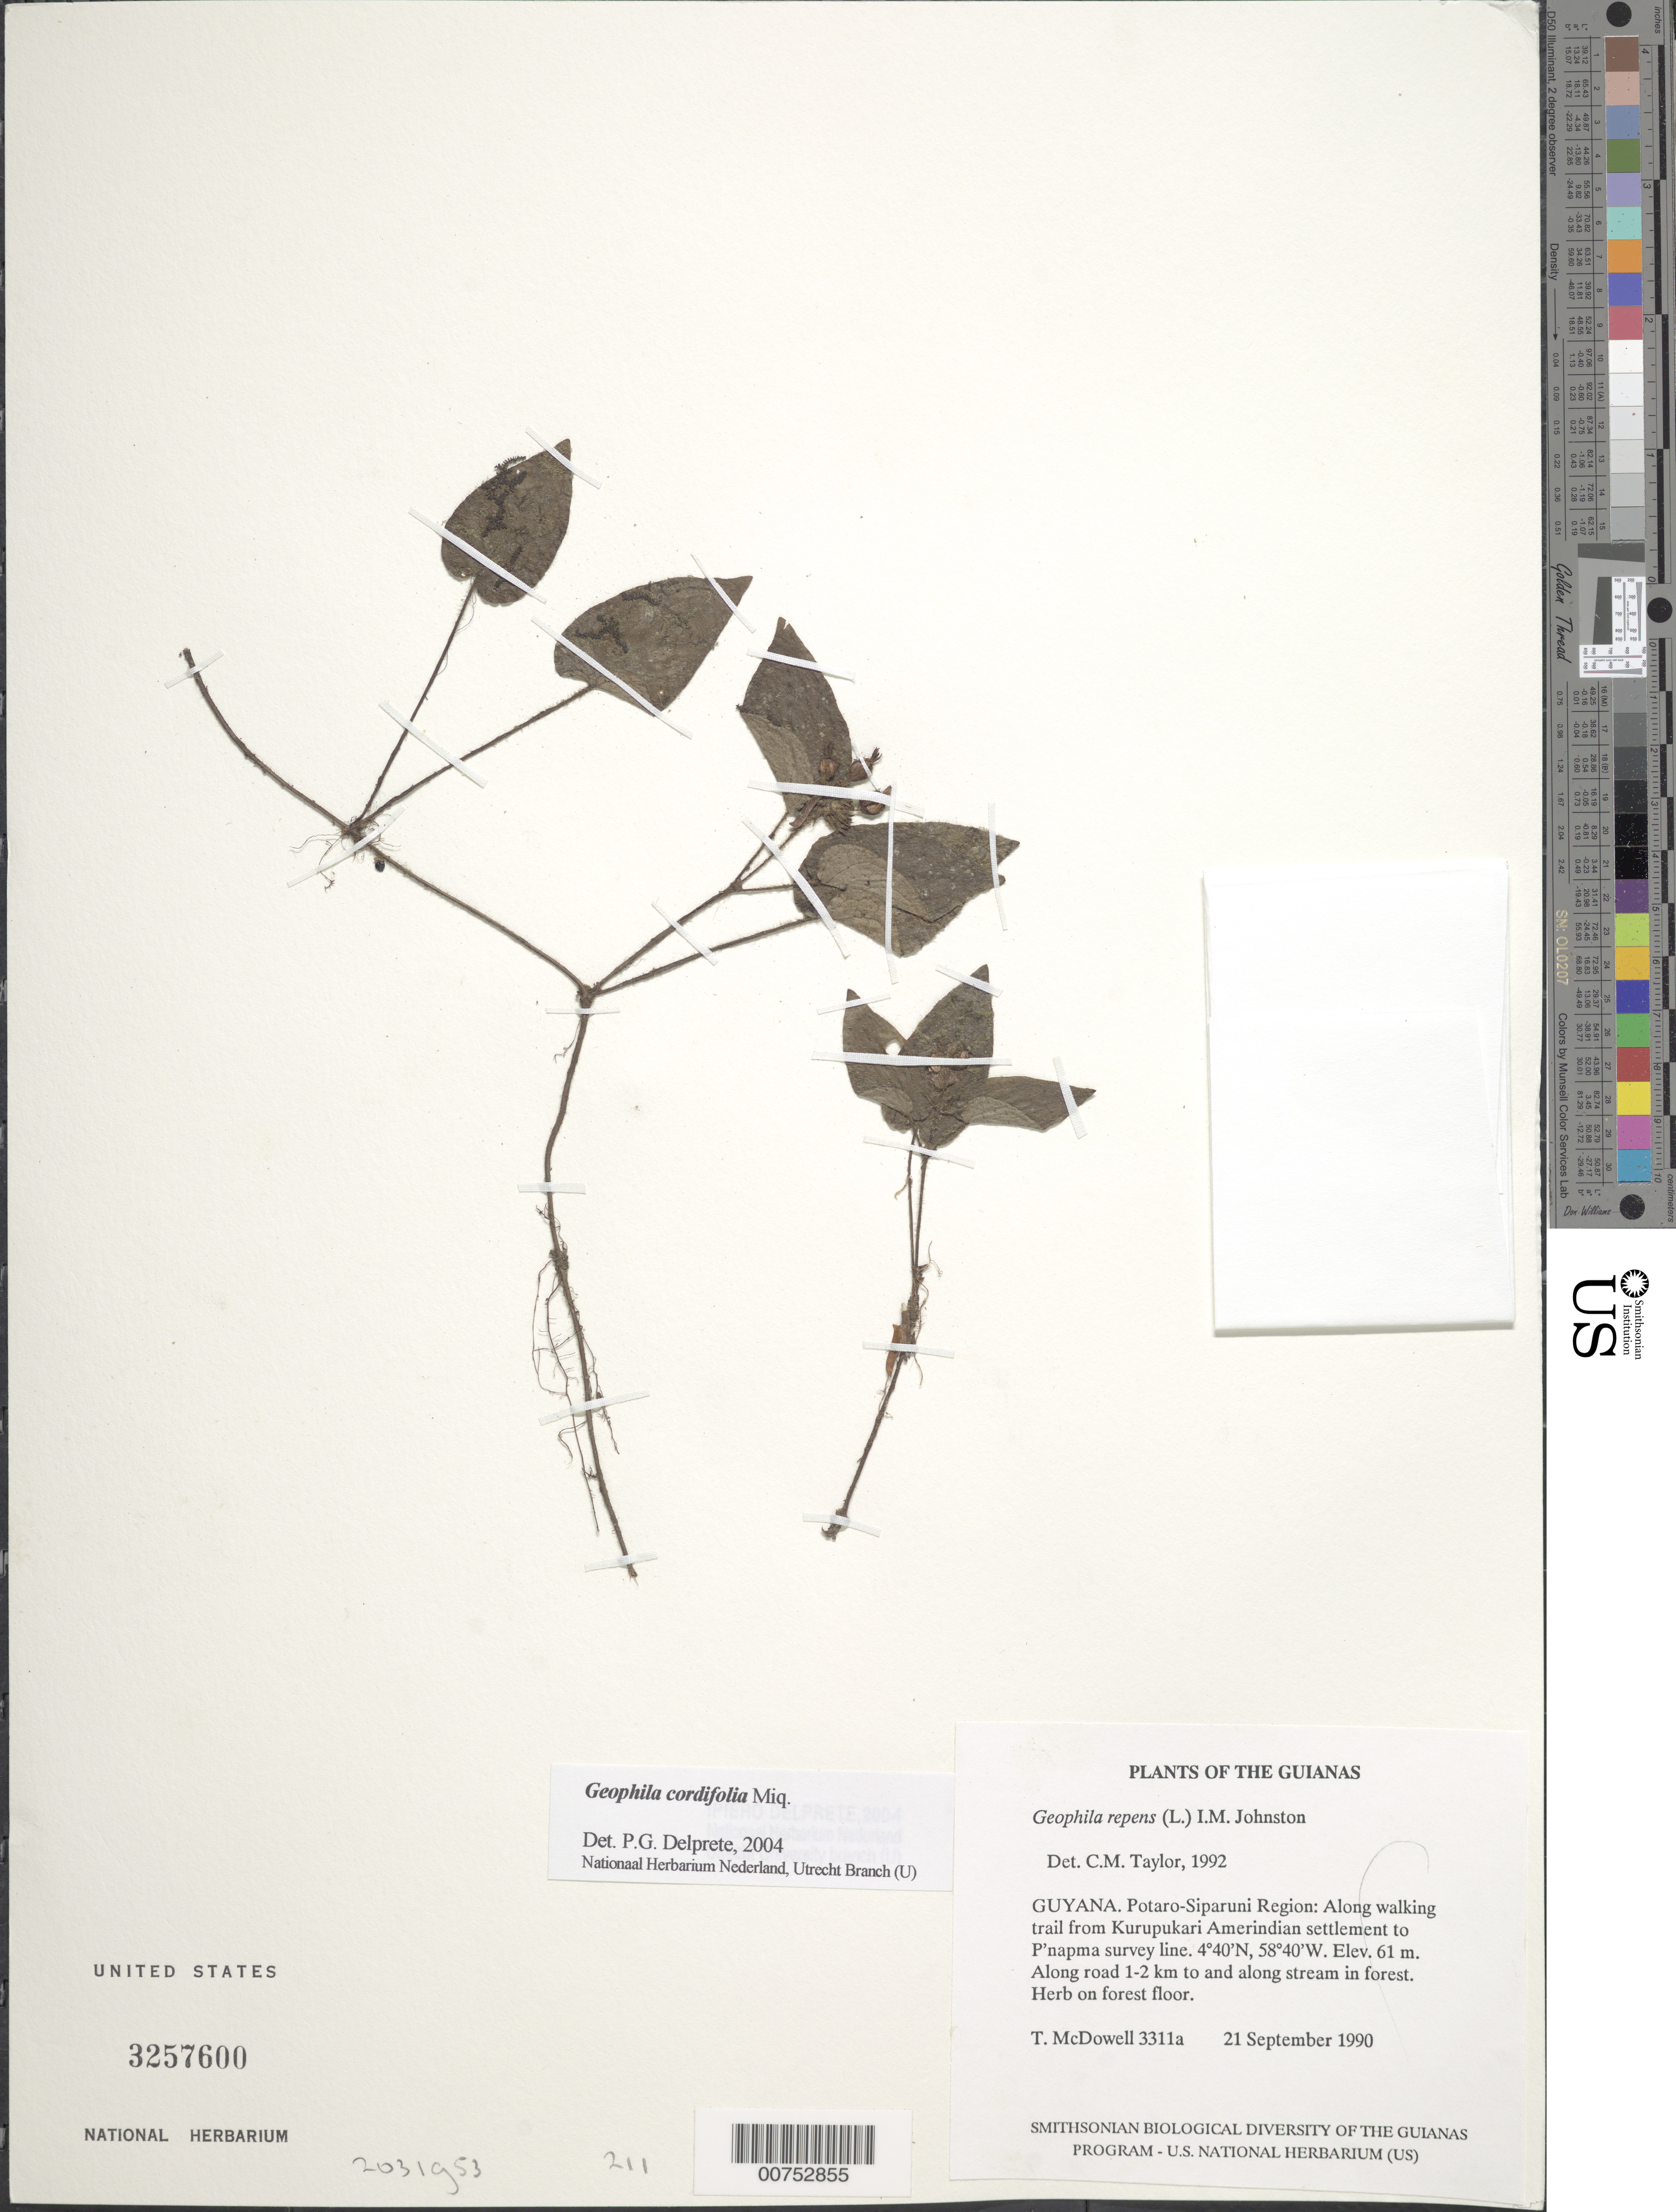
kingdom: Plantae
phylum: Tracheophyta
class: Magnoliopsida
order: Gentianales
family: Rubiaceae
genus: Geophila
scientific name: Geophila cordifolia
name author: Miq.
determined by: Delprete, P. G., Herb. de Guyane Cay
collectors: T. McDowell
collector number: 3311 a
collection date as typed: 21 September 1990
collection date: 1990-09-21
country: Guyana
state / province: Potaro-Siparuni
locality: Trail from Kurupukari Amerindian settlement to Paranapanema survey line, 1-2 km from road. Iwokrama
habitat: Along road and stream in forest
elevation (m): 60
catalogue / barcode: US 3257600